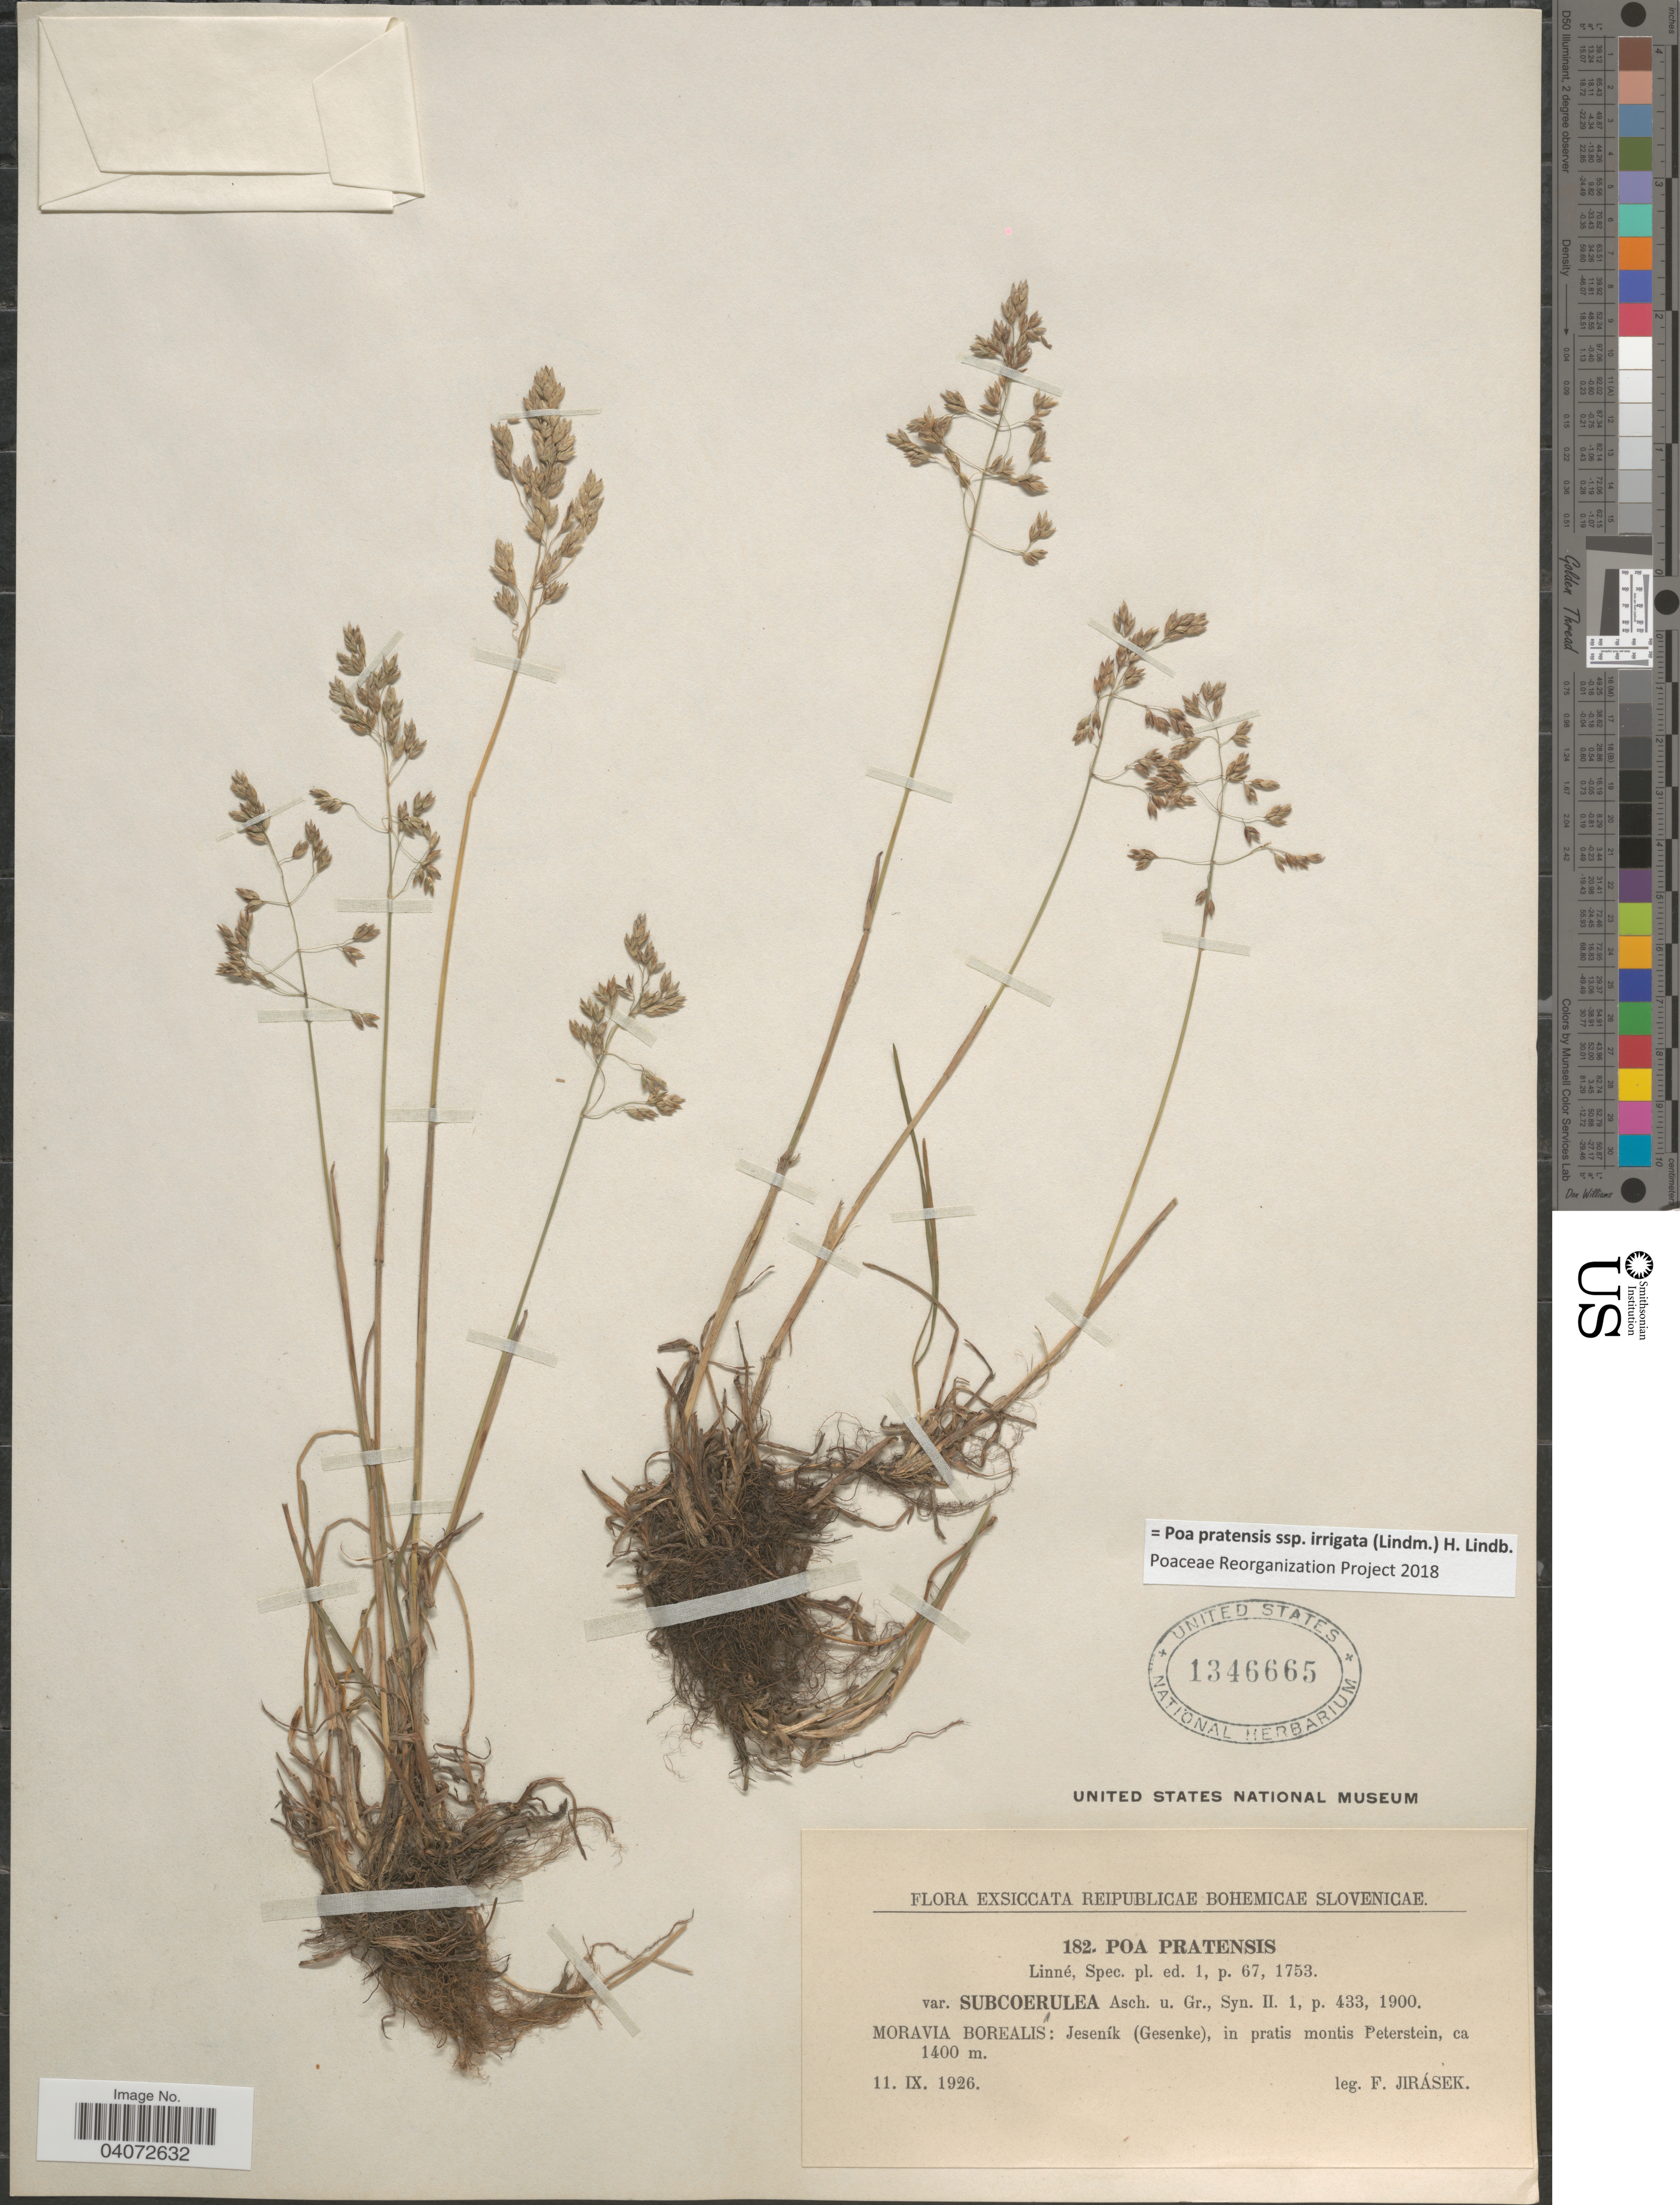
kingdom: Plantae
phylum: Tracheophyta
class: Liliopsida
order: Poales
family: Poaceae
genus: Poa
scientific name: Poa pratensis subsp. irrigata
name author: (Lindm.) H. Lindb.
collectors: F. Jirasek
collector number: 182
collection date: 1926-09-11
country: Czechia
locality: Reipublicae Bohemicae Slovenicae. Moravia Borealis: Jeseník (Gesenke), in pratis montis Peterstein.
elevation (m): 1400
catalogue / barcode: US 1346665